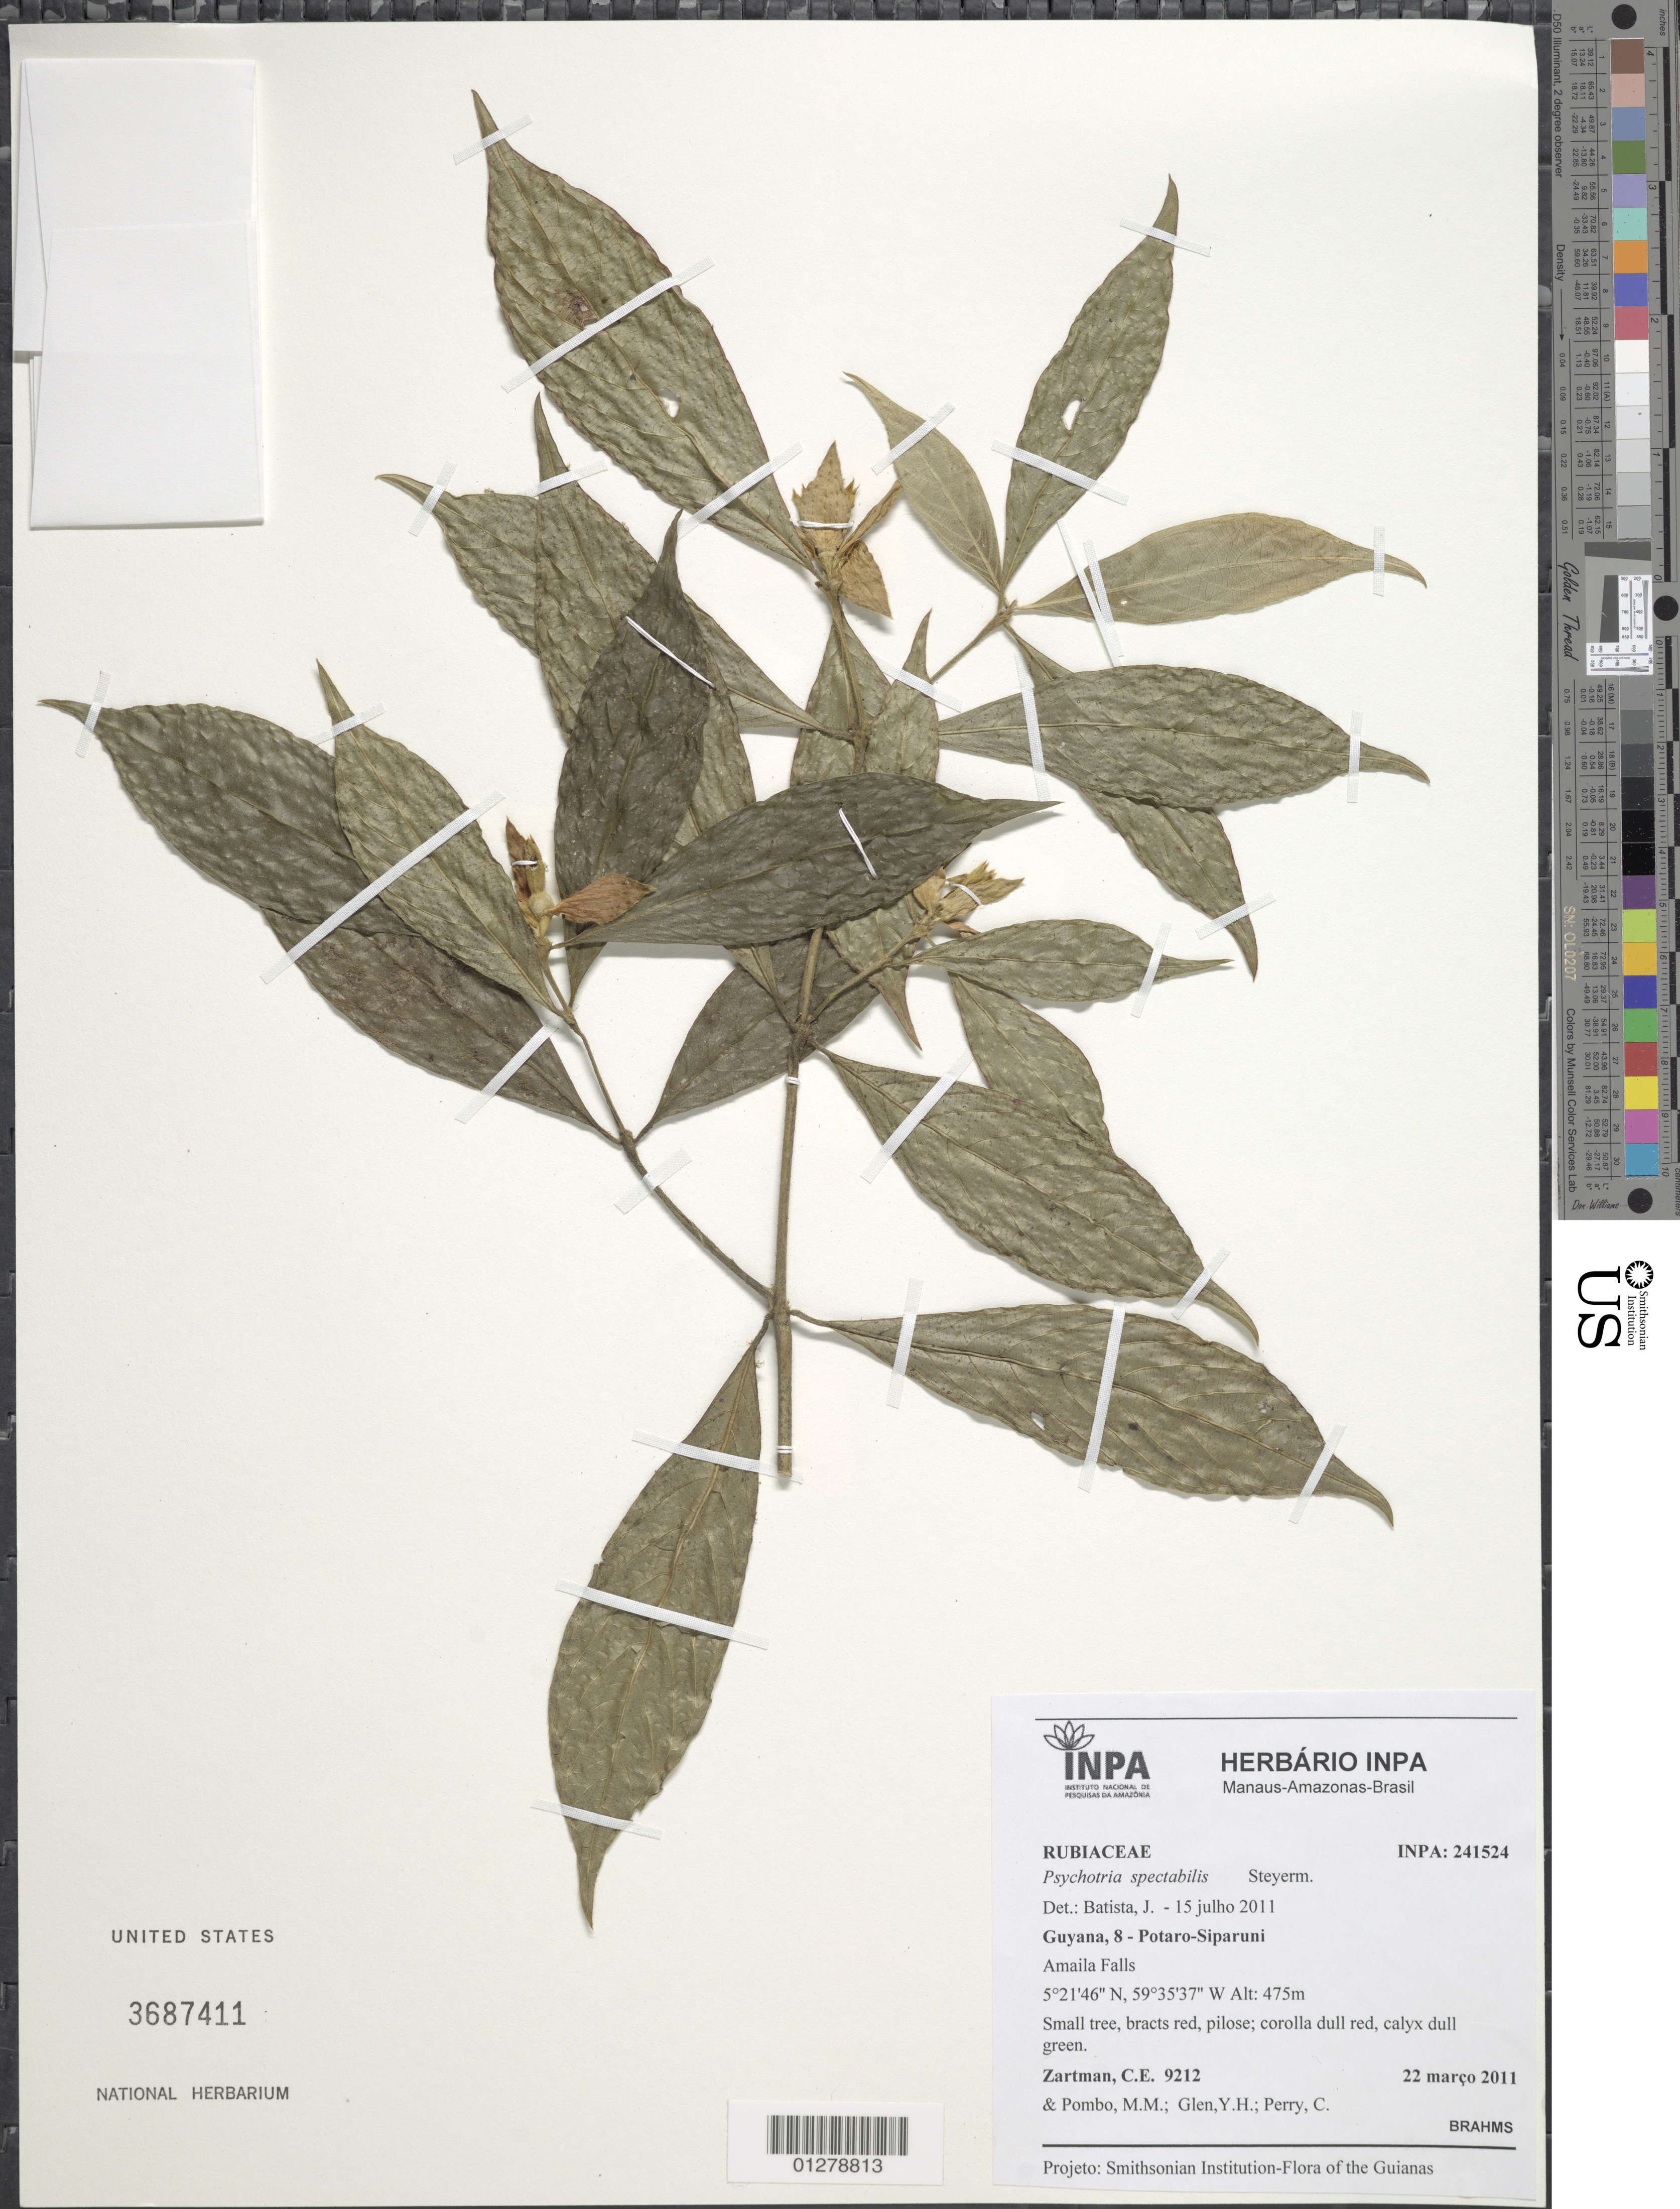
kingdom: Plantae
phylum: Tracheophyta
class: Magnoliopsida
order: Gentianales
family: Rubiaceae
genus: Palicourea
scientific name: Palicourea potaroensis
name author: (Sandw.) Delprete & J.H. Kirkbr.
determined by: Kirkbride, J. H., Jr.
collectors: C. Zartman, Y. Glen & C. Perry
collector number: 9212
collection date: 2011-03-22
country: Guyana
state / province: Potaro-Siparuni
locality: Amaila Falls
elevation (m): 475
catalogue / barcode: US 3687411